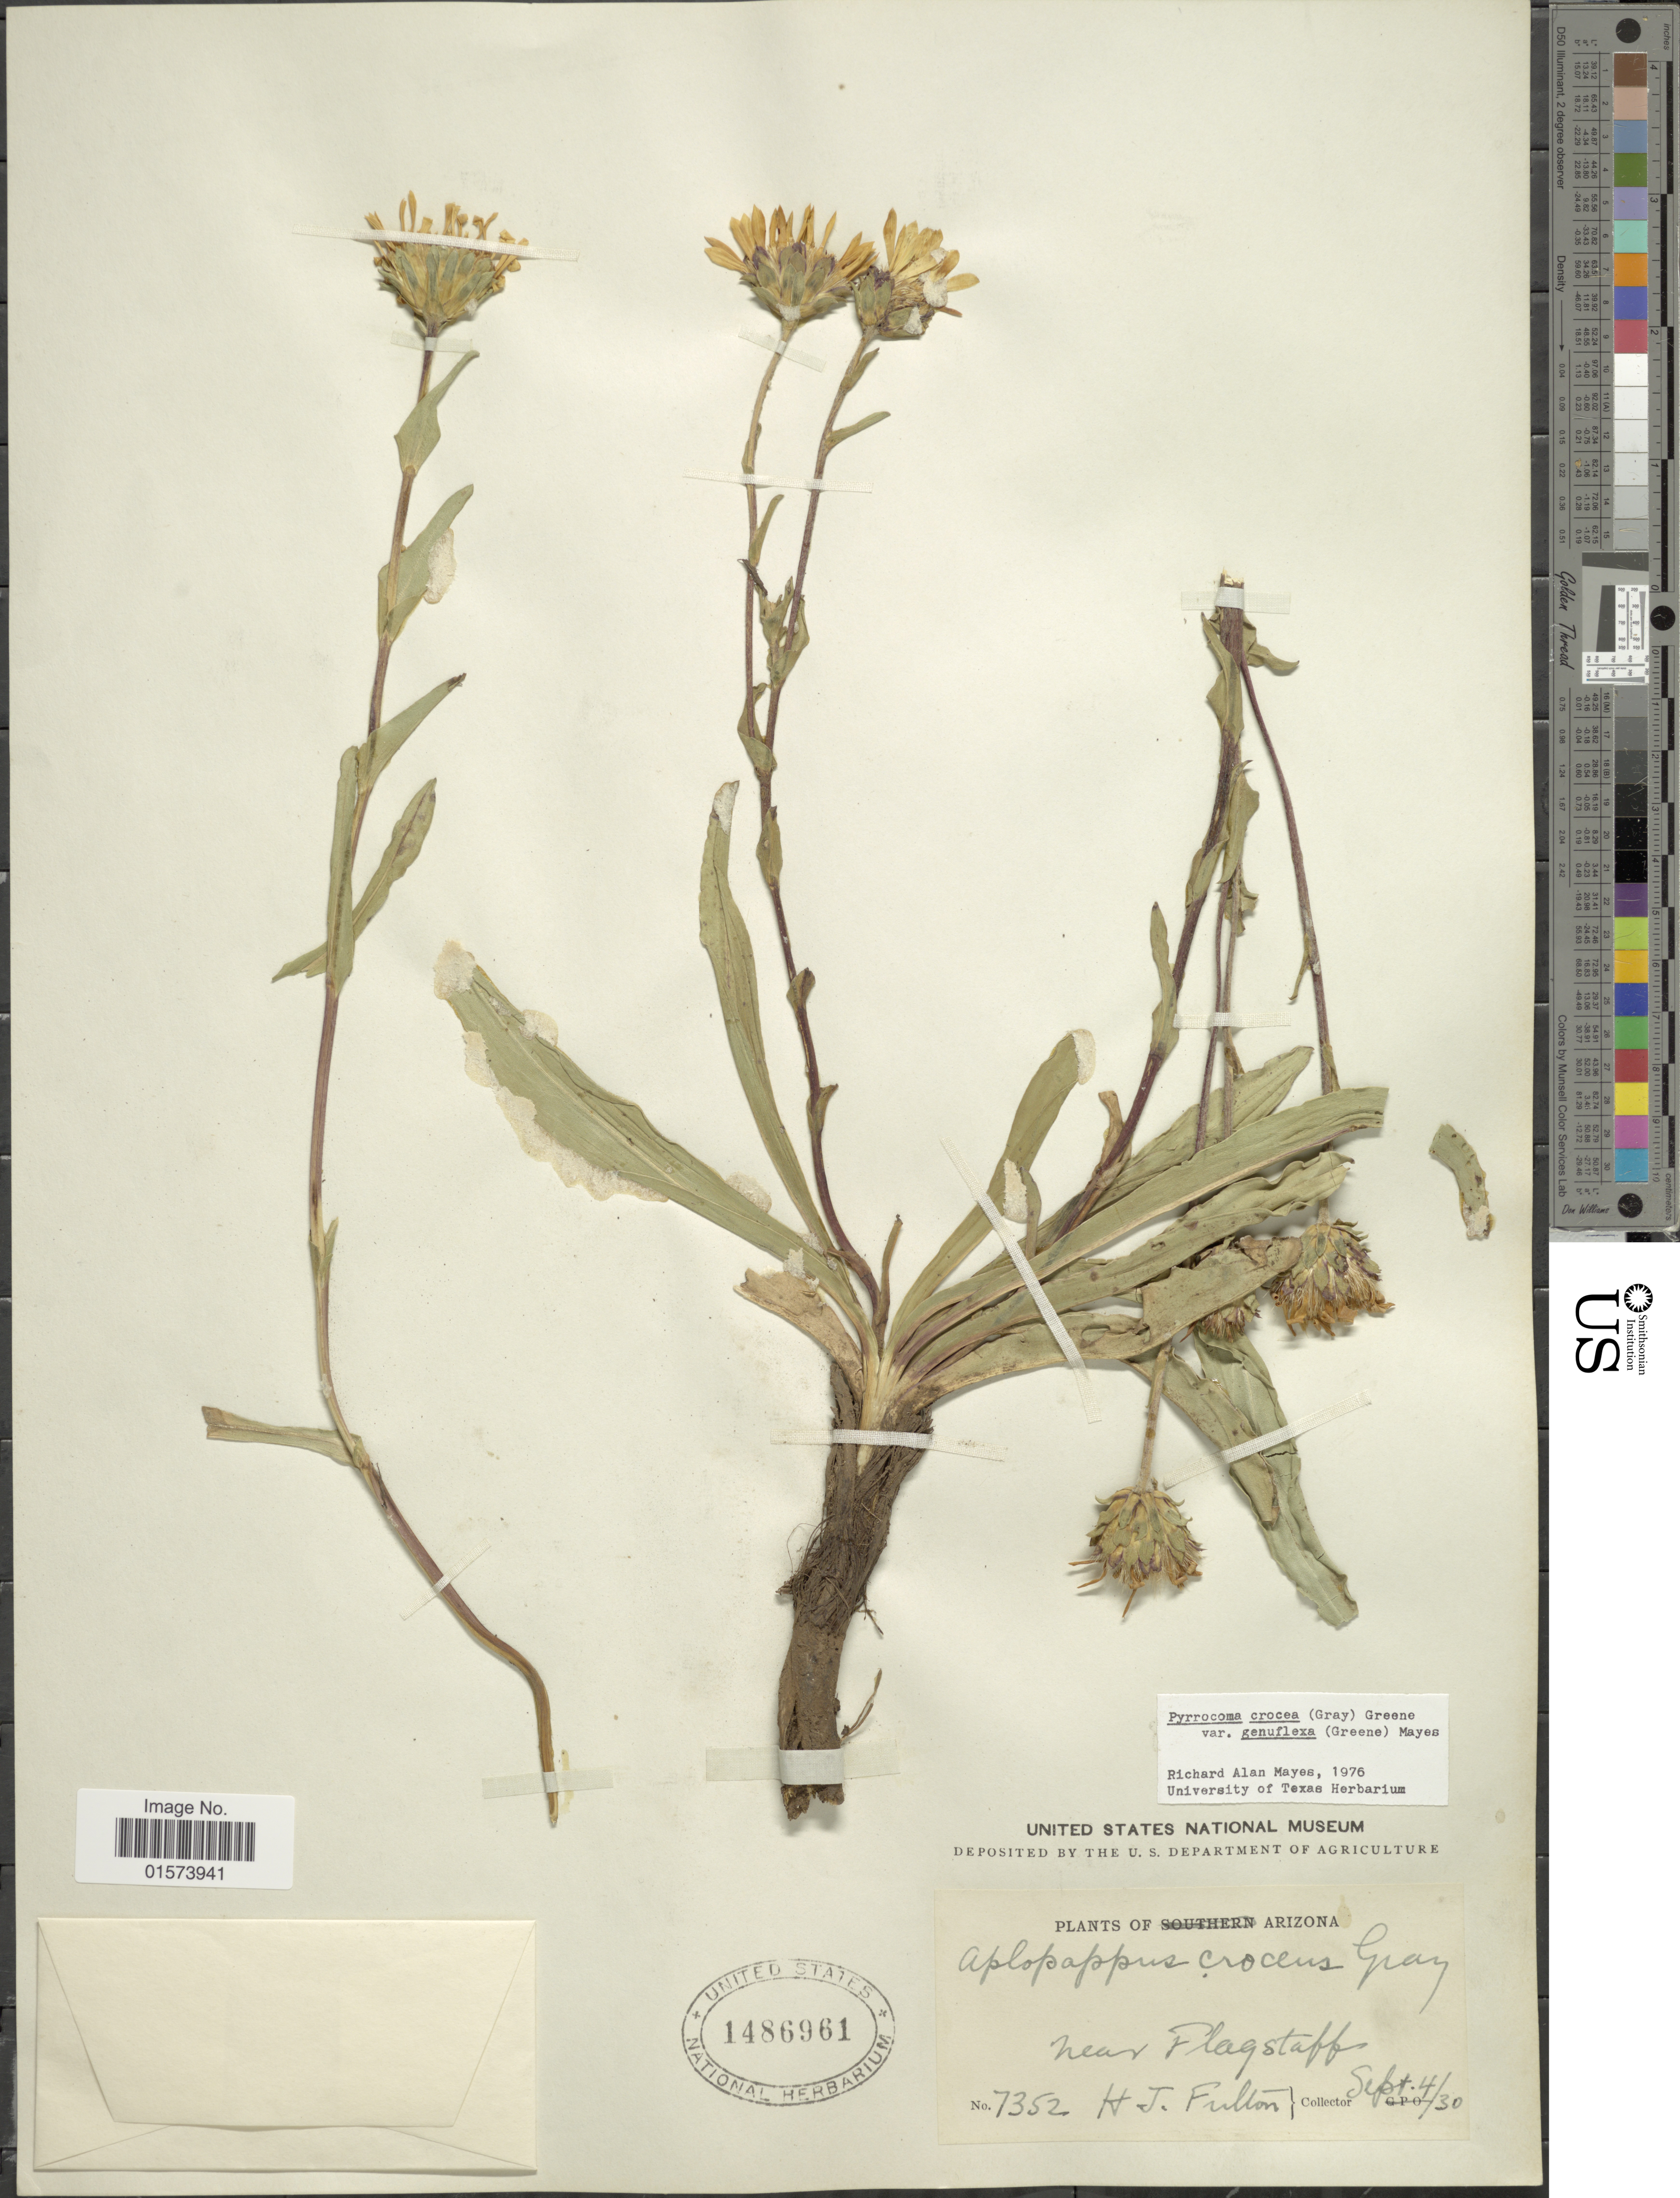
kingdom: Plantae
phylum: Tracheophyta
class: Magnoliopsida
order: Asterales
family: Asteraceae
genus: Pyrrocoma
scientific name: Pyrrocoma crocea var. genuflexa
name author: Mayes ex & D.J. Keil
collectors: H. Fulton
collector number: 7352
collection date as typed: Transcribed d/m/y: 4/9/30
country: United States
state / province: Arizona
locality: Near Flagstaff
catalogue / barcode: US 1486961